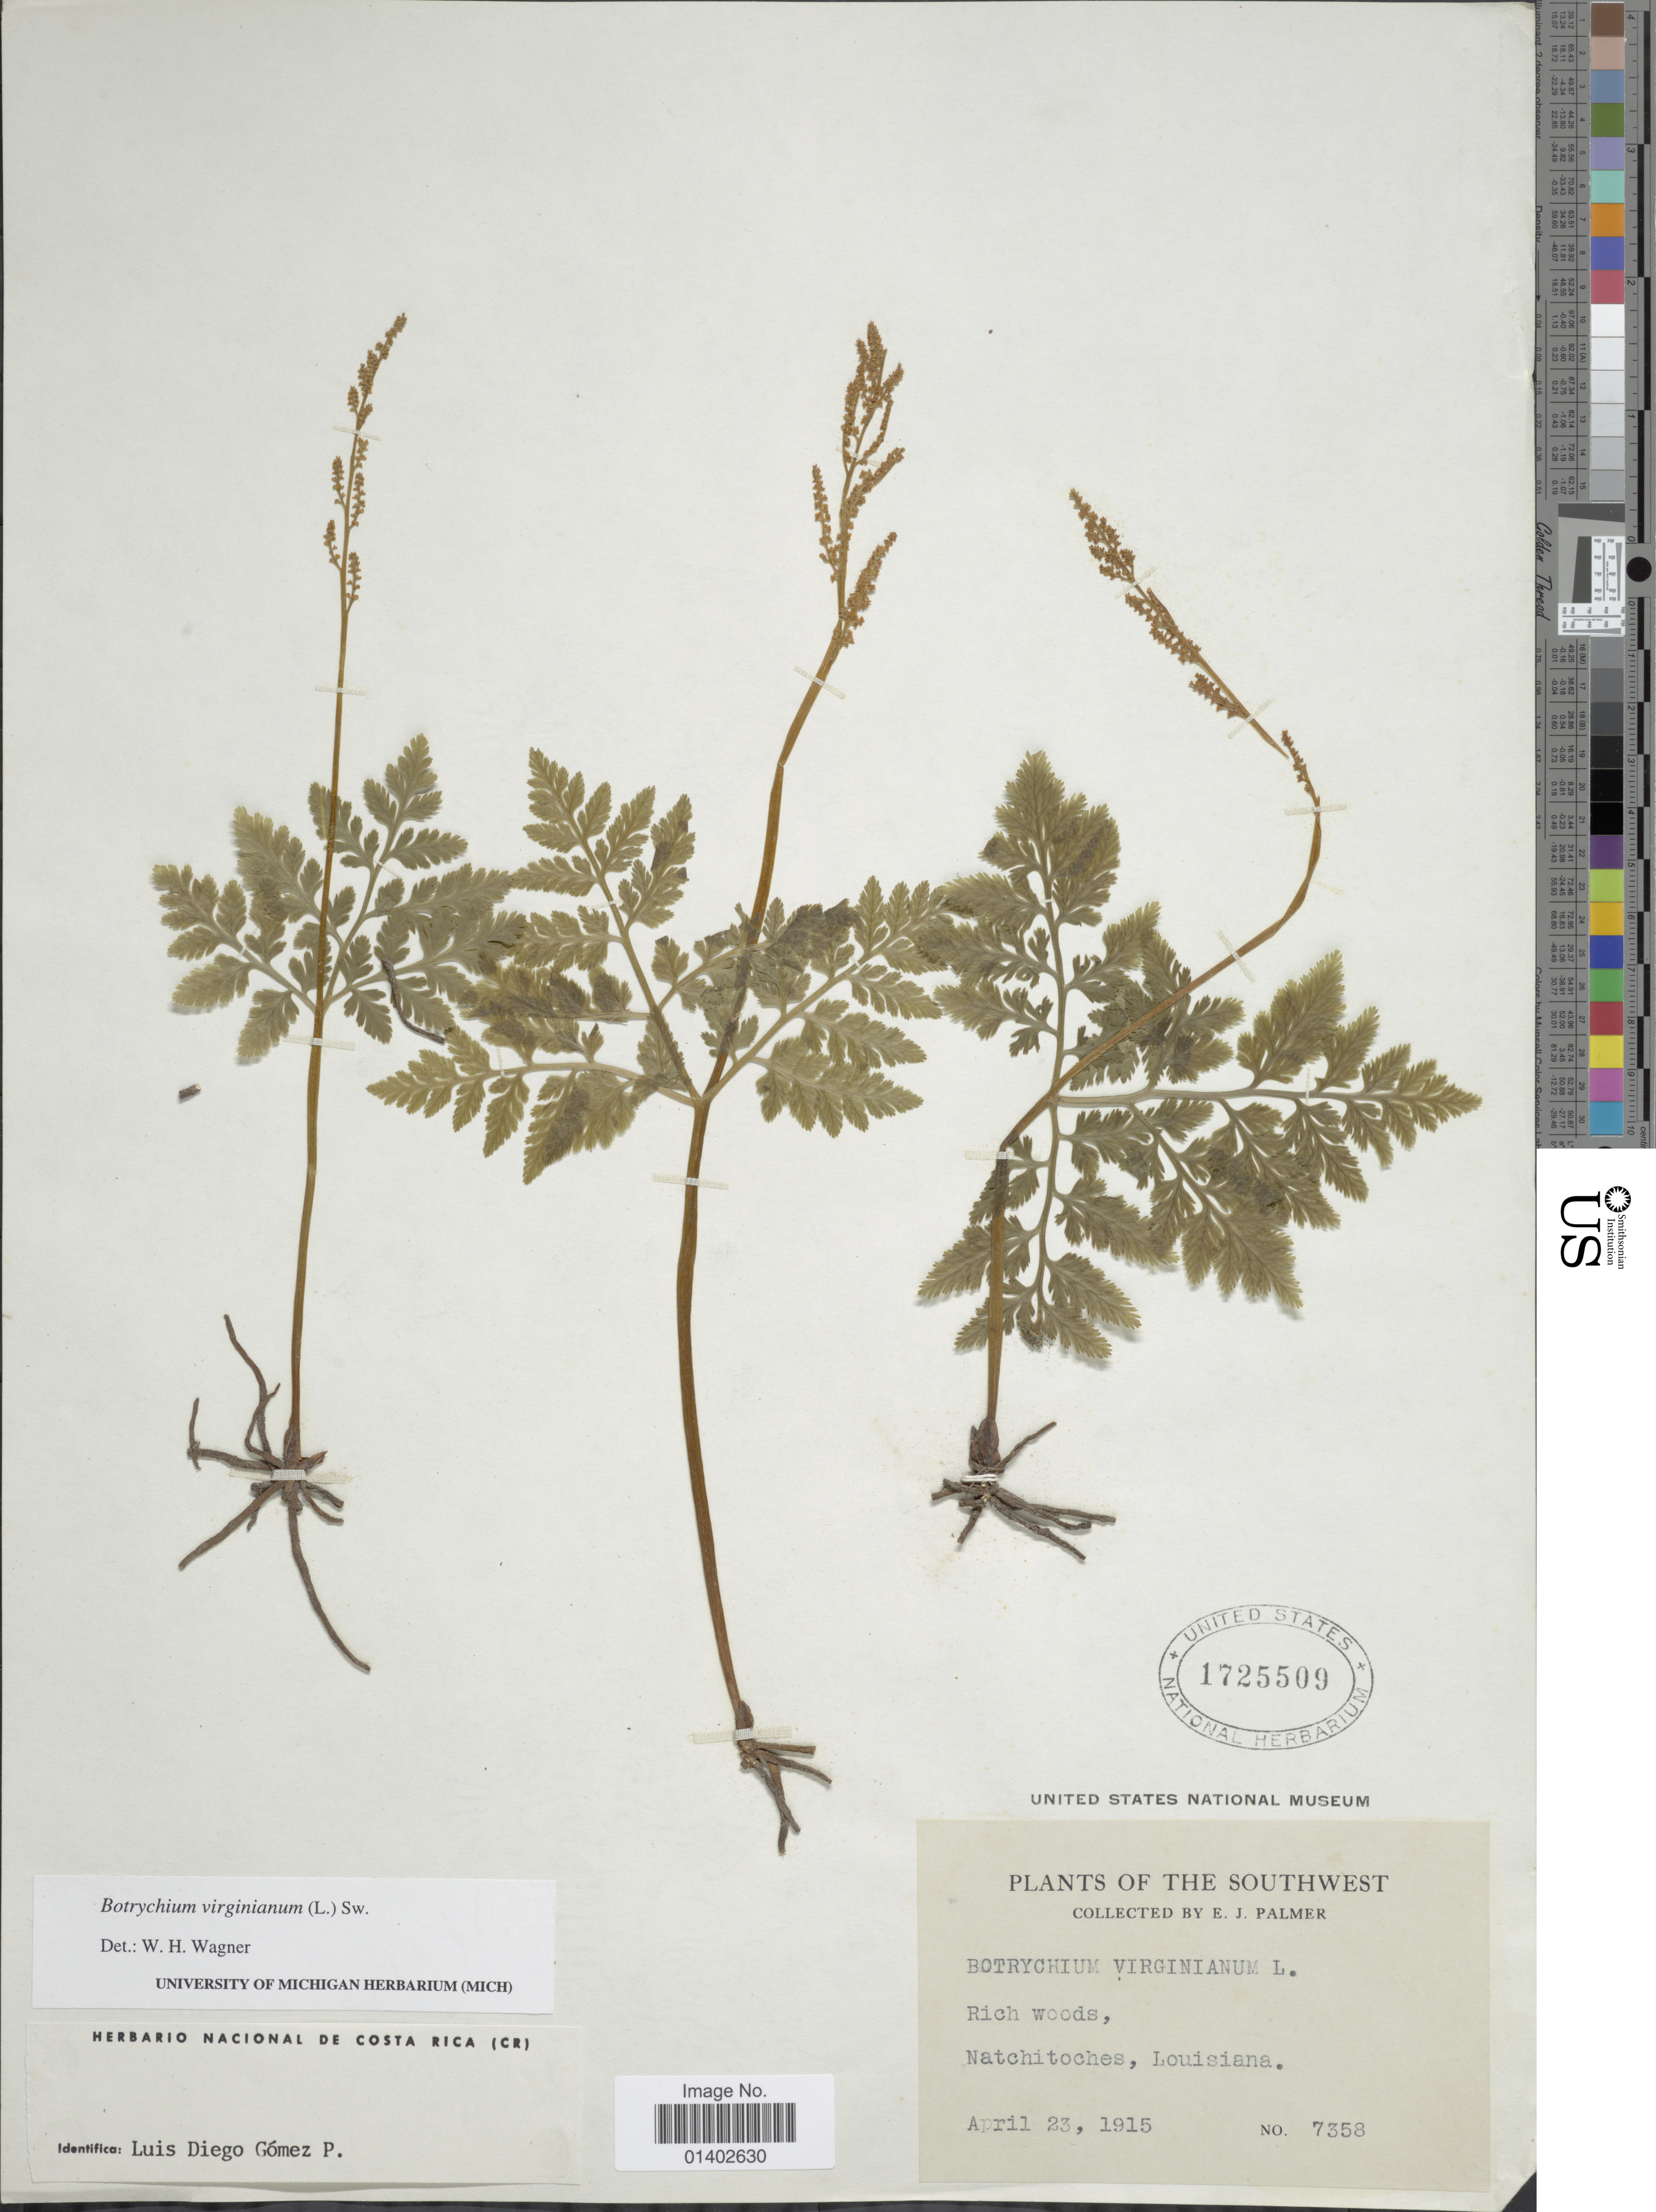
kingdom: Plantae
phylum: Tracheophyta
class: Polypodiopsida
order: Ophioglossales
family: Ophioglossaceae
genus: Botrychium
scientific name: Botrychium virginianum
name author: (L.) Sw.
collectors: E. J. Palmer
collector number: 7358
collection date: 1915-04-23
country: United States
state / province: Louisiana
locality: The Southwest, Natchitoches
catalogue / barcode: US 1725509